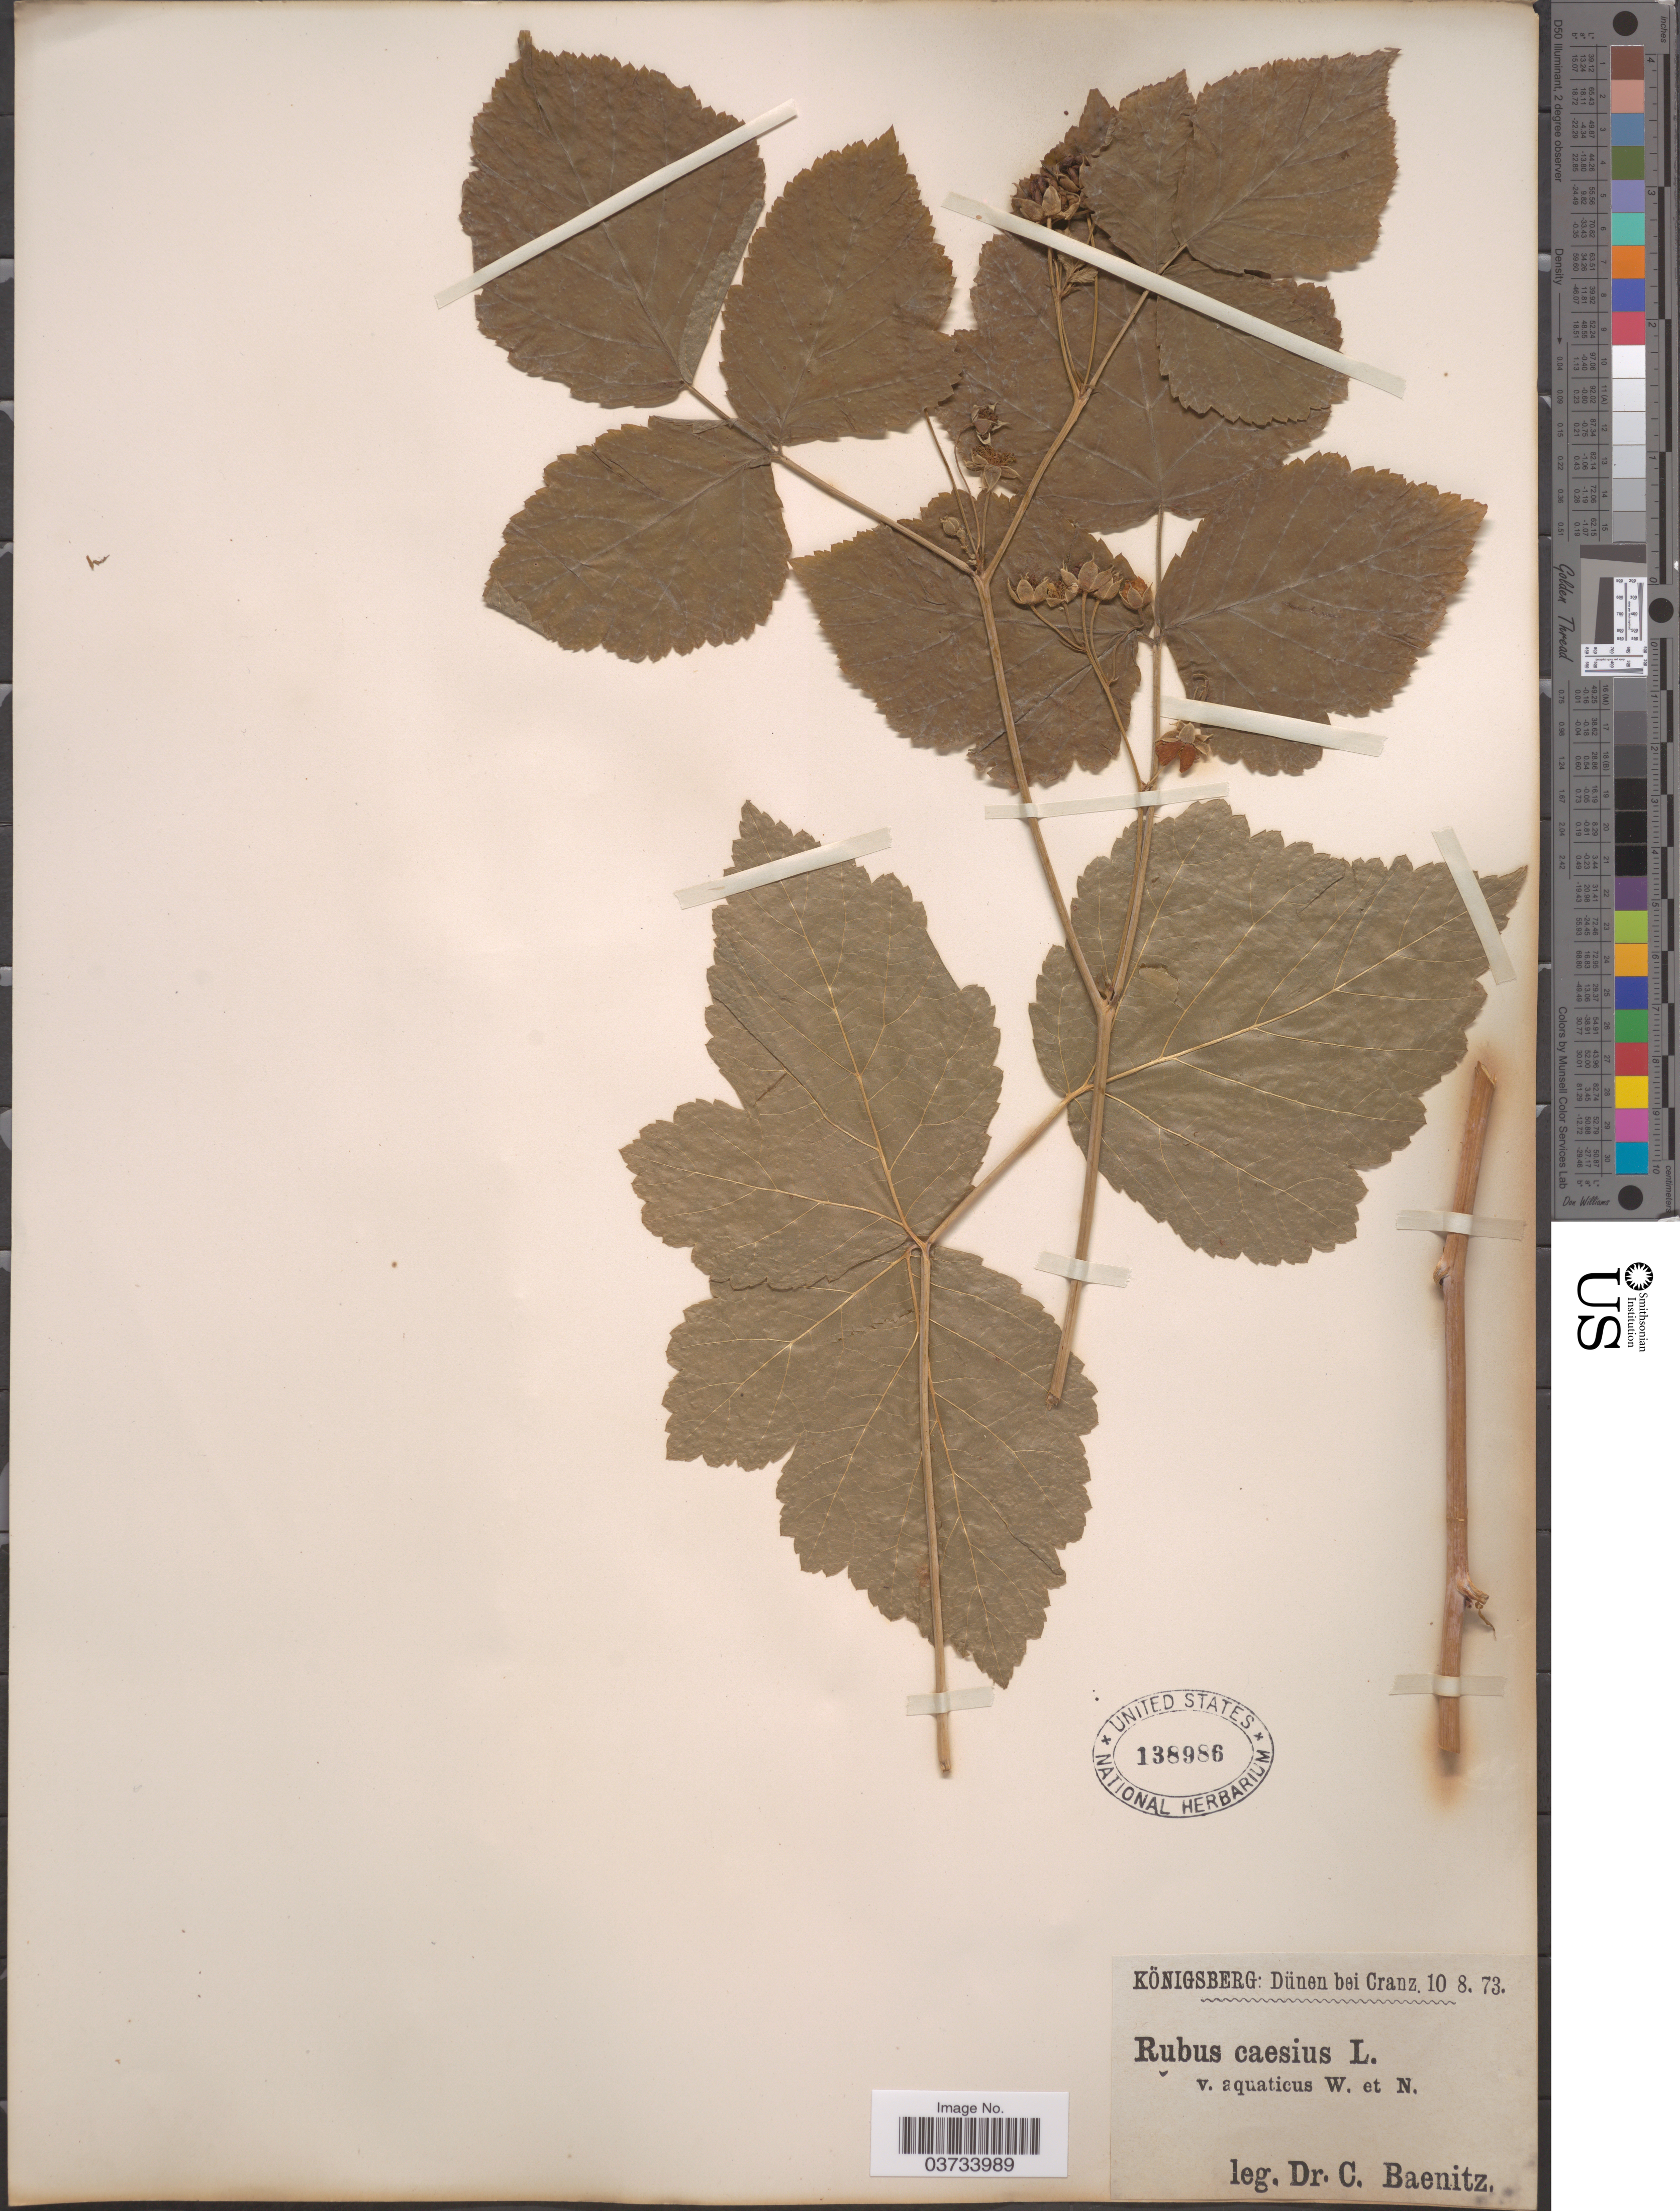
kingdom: Plantae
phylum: Tracheophyta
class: Magnoliopsida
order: Rosales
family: Rosaceae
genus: Rubus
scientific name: Rubus caesius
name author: L.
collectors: C. G. Baenitz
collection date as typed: Transcribed d/m/y: 10/8/73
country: Russian Federation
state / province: Kaliningrad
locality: Königsberg: Dünen bei Cranz.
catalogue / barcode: US 138986